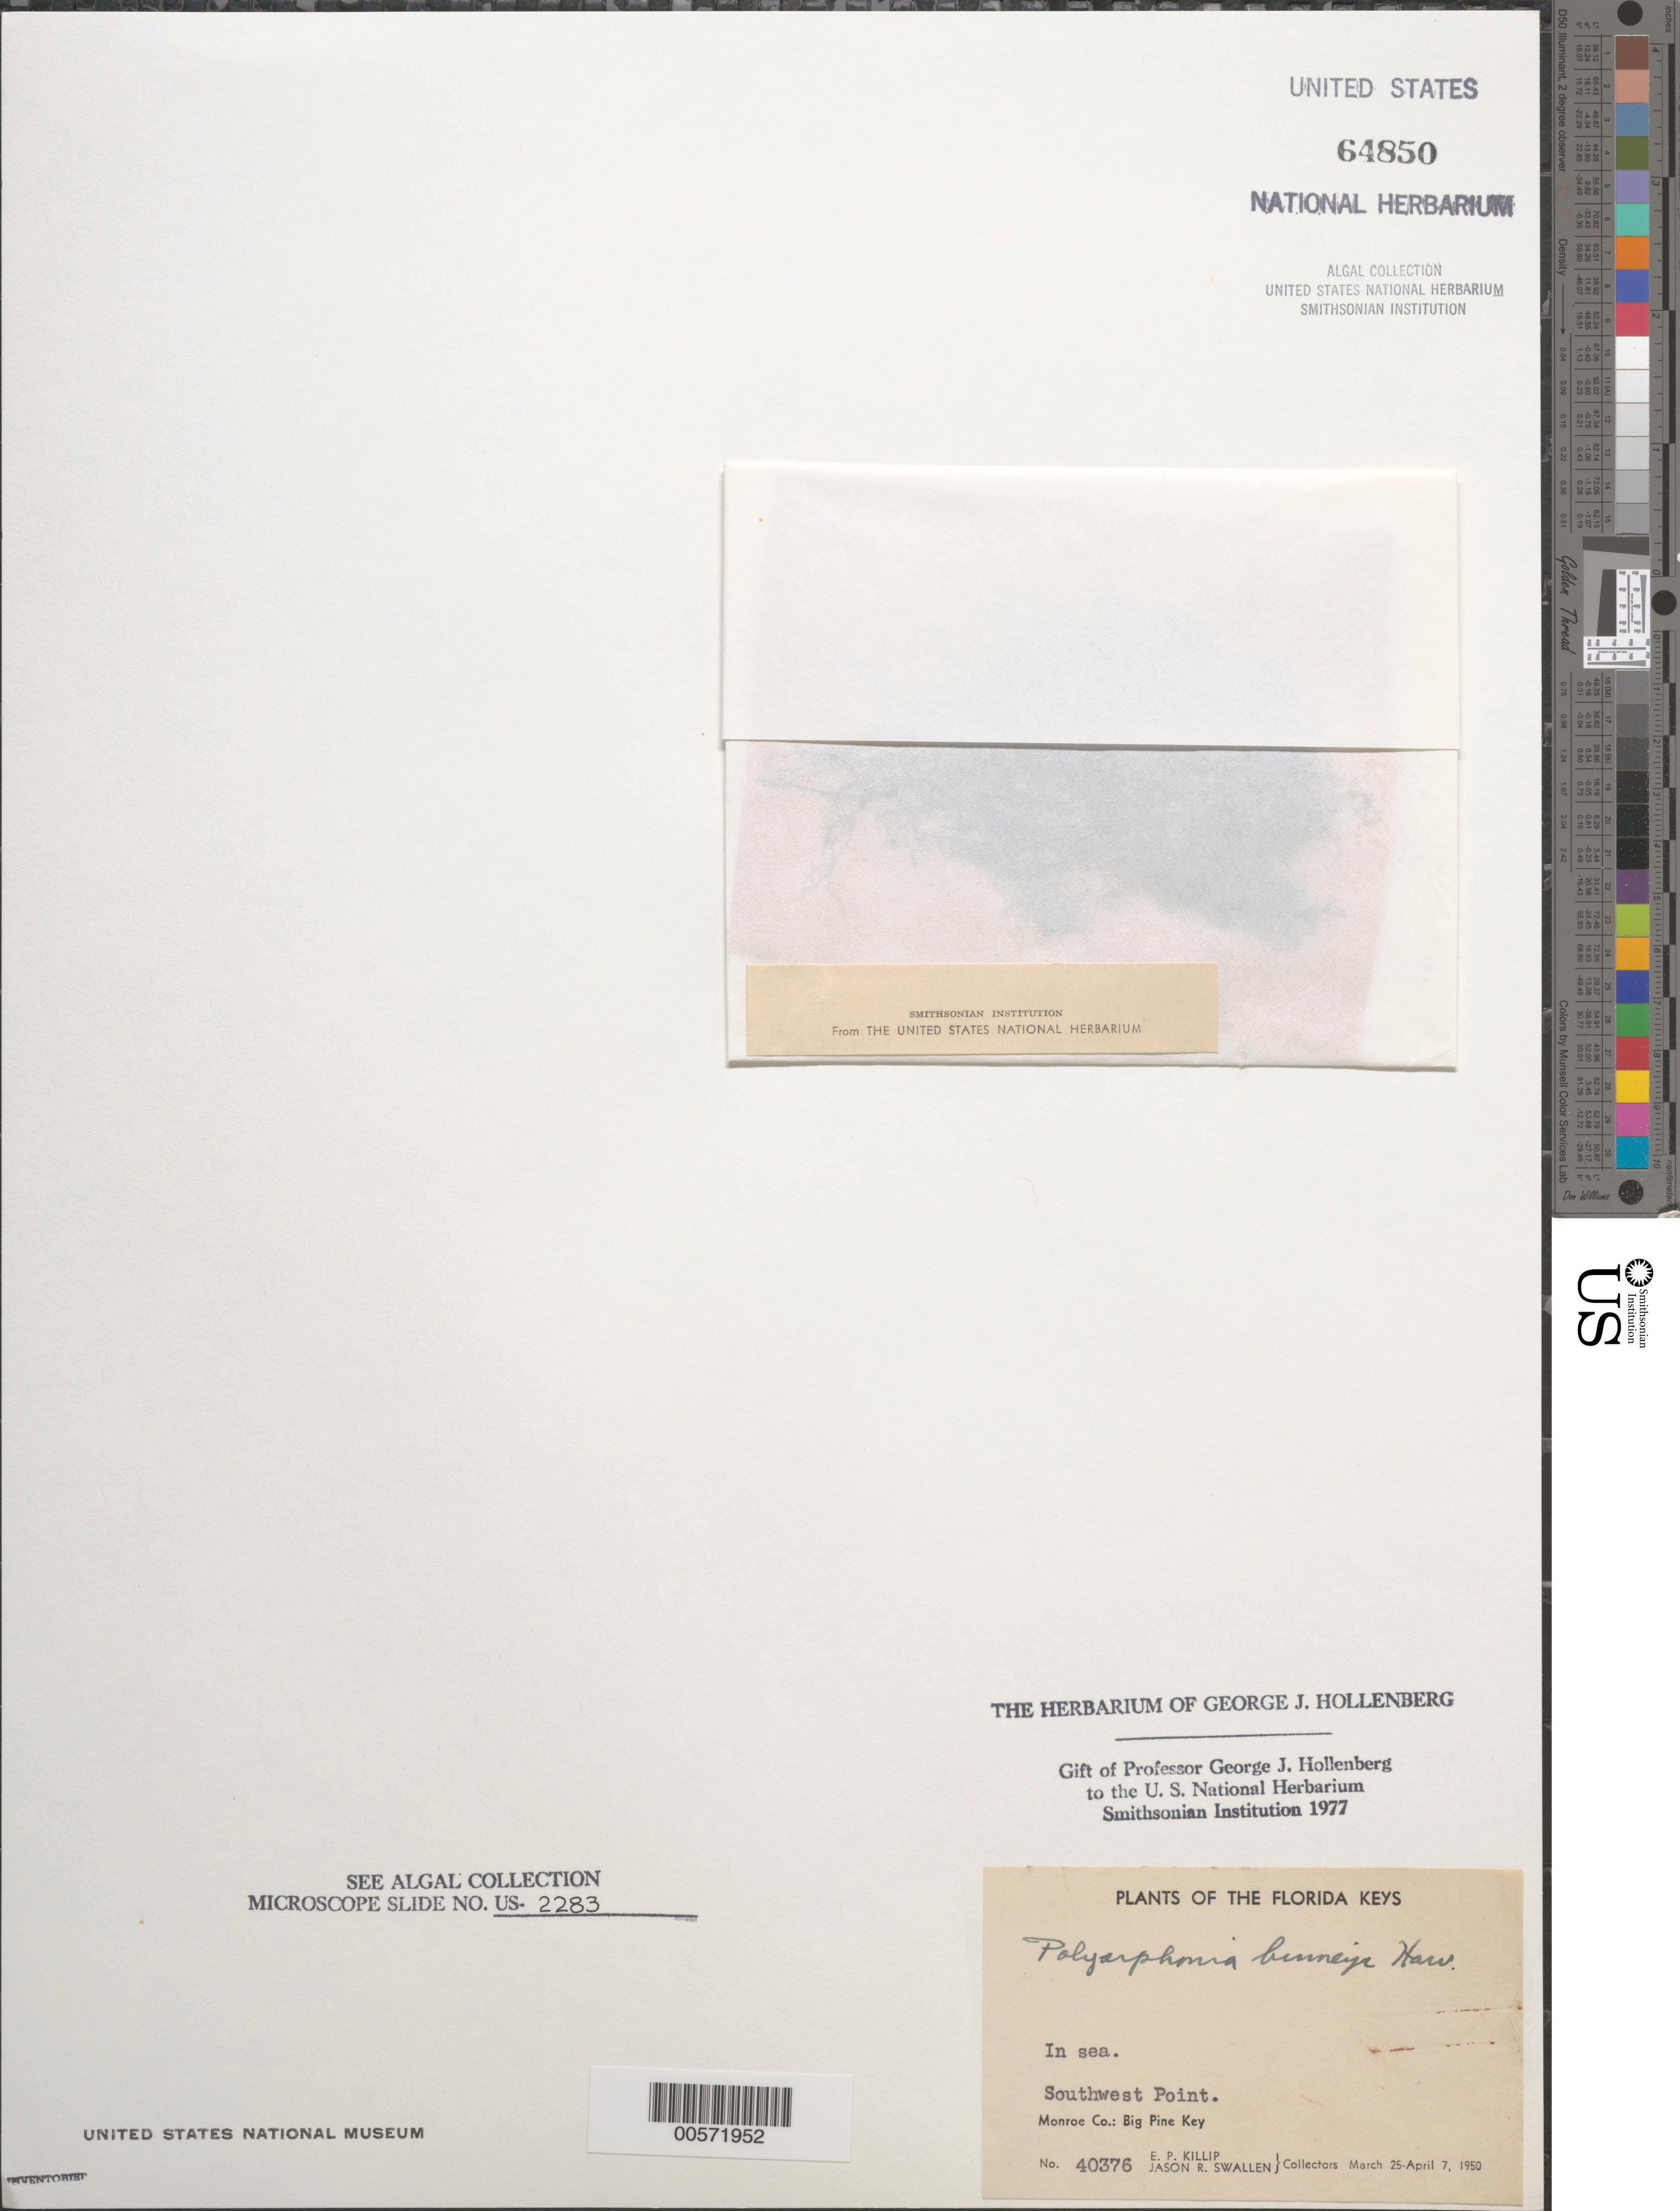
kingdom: Plantae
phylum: Rhodophyta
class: Florideophyceae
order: Ceramiales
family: Rhodomelaceae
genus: Polysiphonia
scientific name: Polysiphonia binneyi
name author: Harv.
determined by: Hollenberg, George J.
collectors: E. P. Killip & J. R. Swallen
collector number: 40376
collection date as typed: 25 Mar 1950 TO 07 Apr 1950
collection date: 1950-03-25/1950-04-07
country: United States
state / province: Florida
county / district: Monroe County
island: Big Pine Key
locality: Southwest Point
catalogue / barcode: US 64850